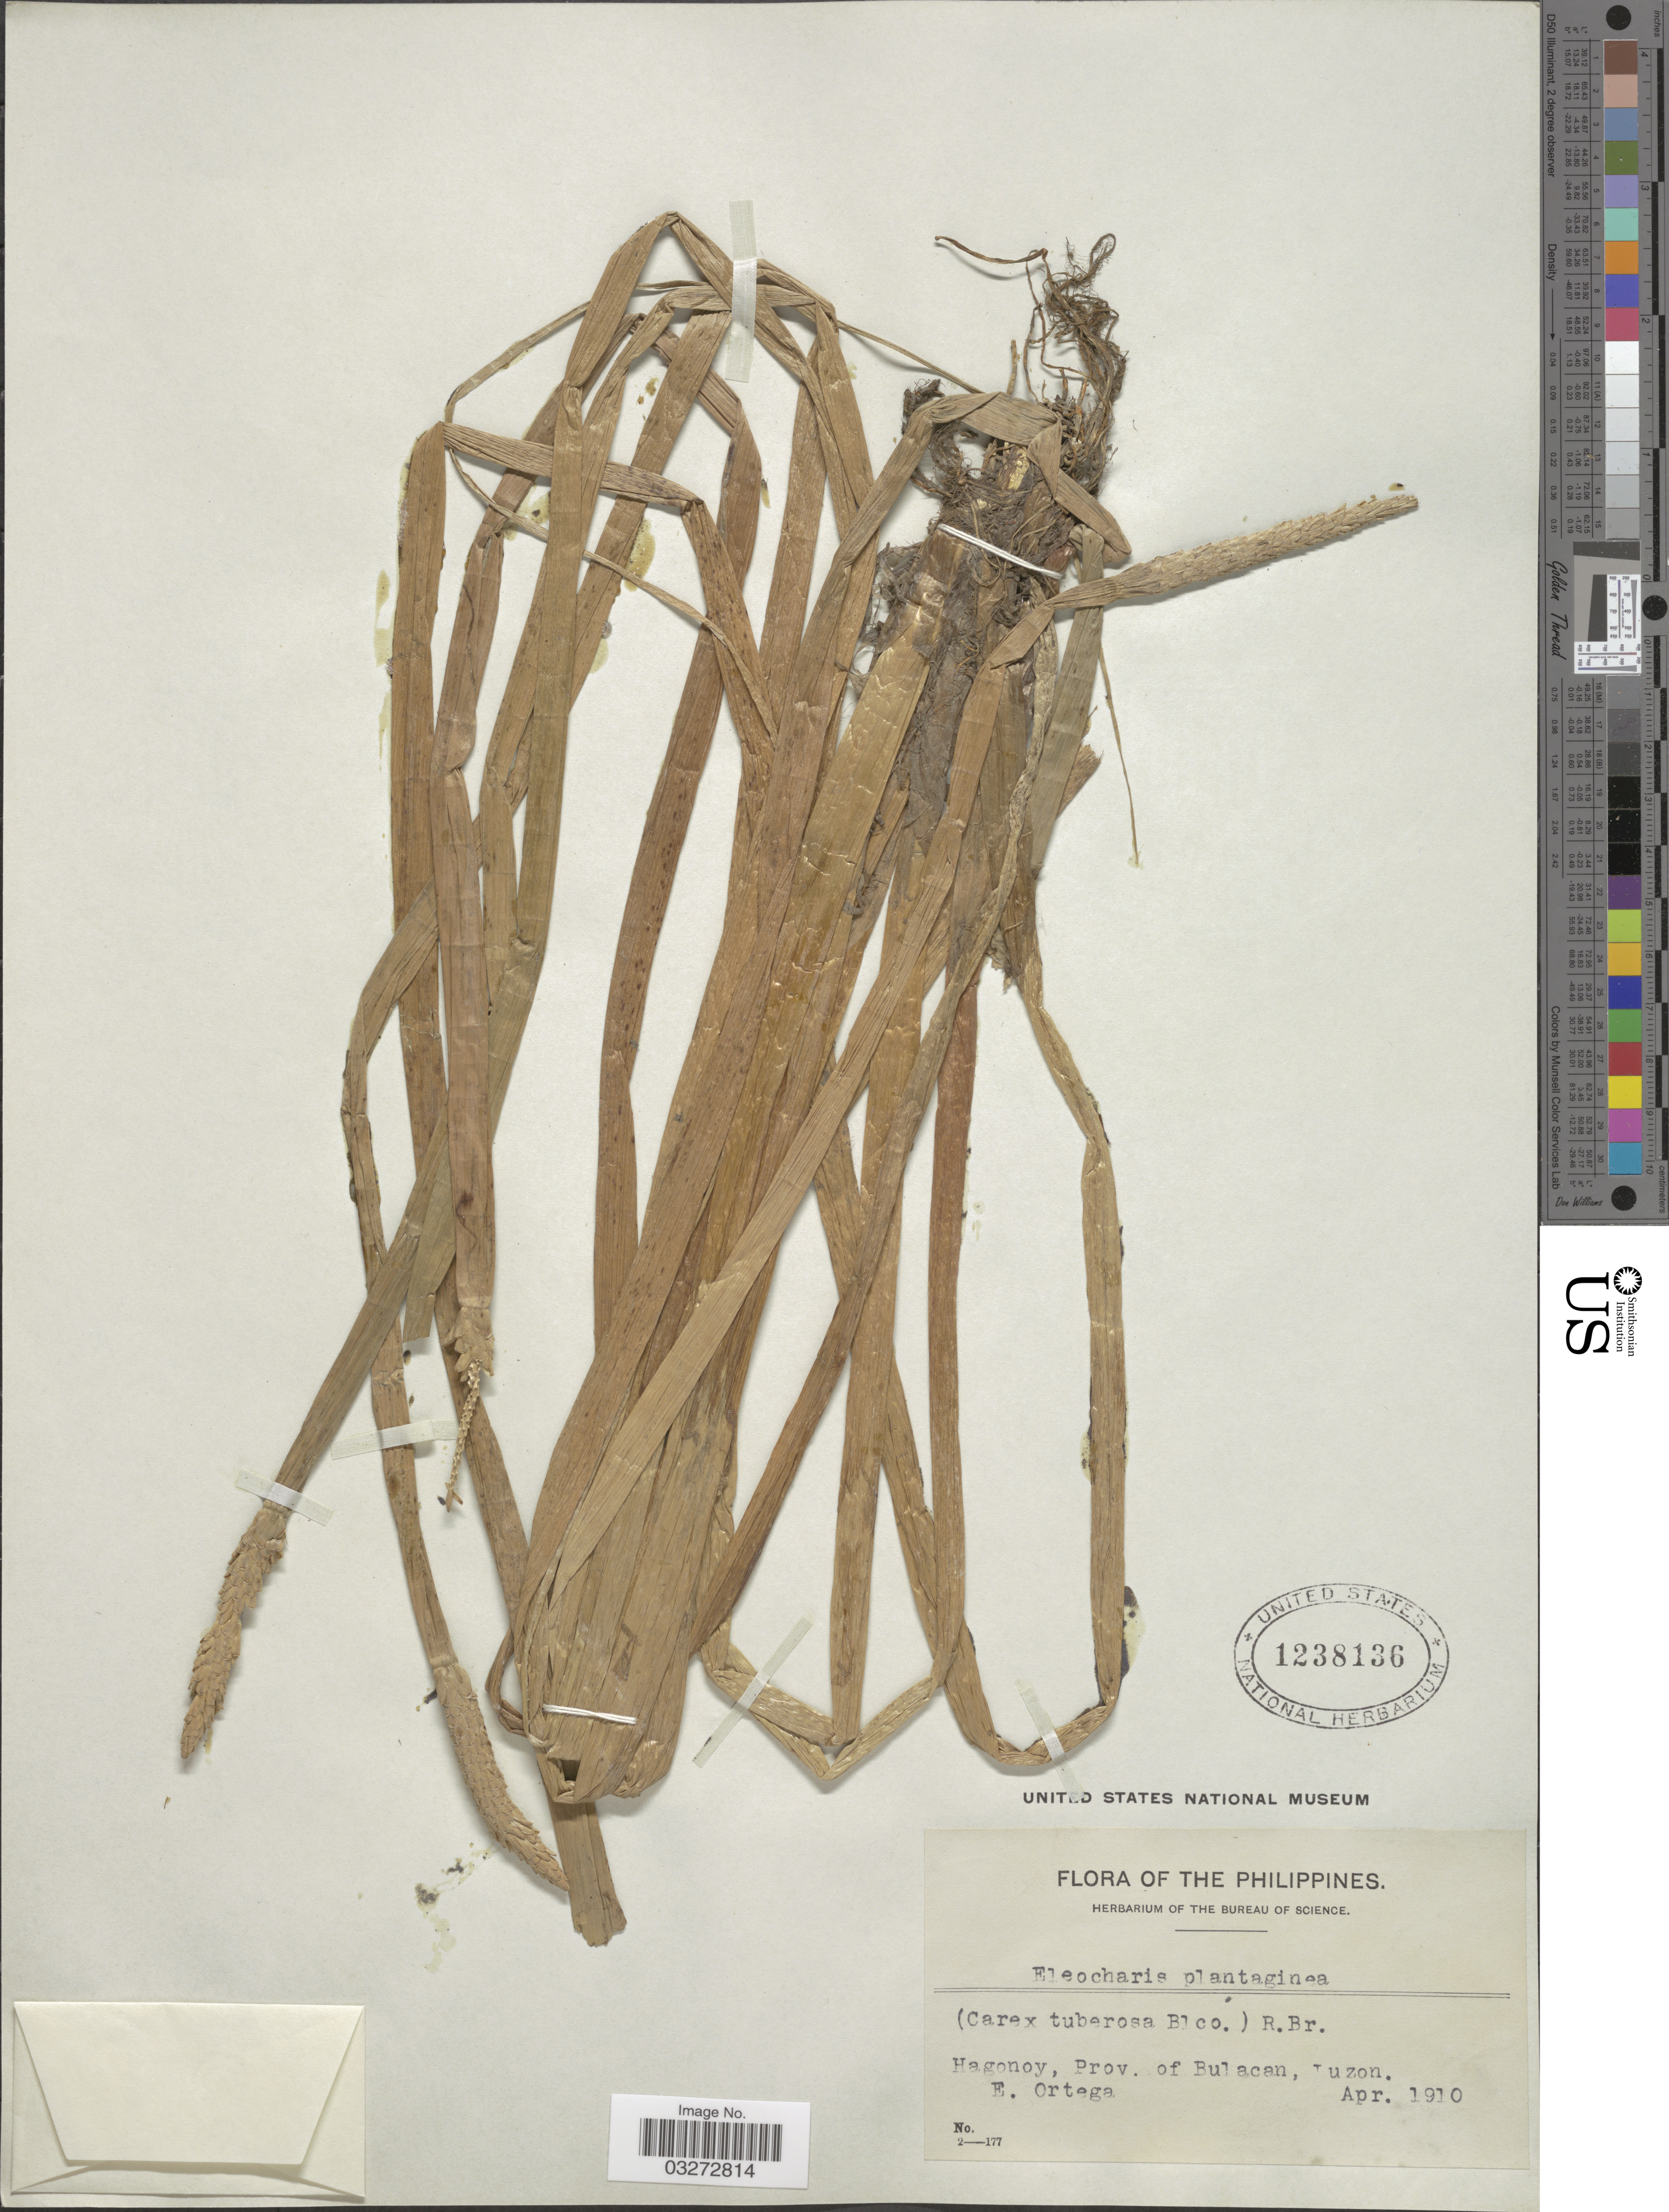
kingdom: Plantae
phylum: Tracheophyta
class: Liliopsida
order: Poales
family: Cyperaceae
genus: Eleocharis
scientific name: Eleocharis dulcis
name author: (Burm. f.) Trin. ex Hensch.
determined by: Strong, Mark T., (BOT), Smithsonian Institution - National Museum of Natural History (UNITED STATES)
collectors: E. Ortega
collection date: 1910-04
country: Philippines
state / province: Central Luzon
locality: Hagonoy, Prov. of Bulacan, Luzon.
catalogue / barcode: US 1238136